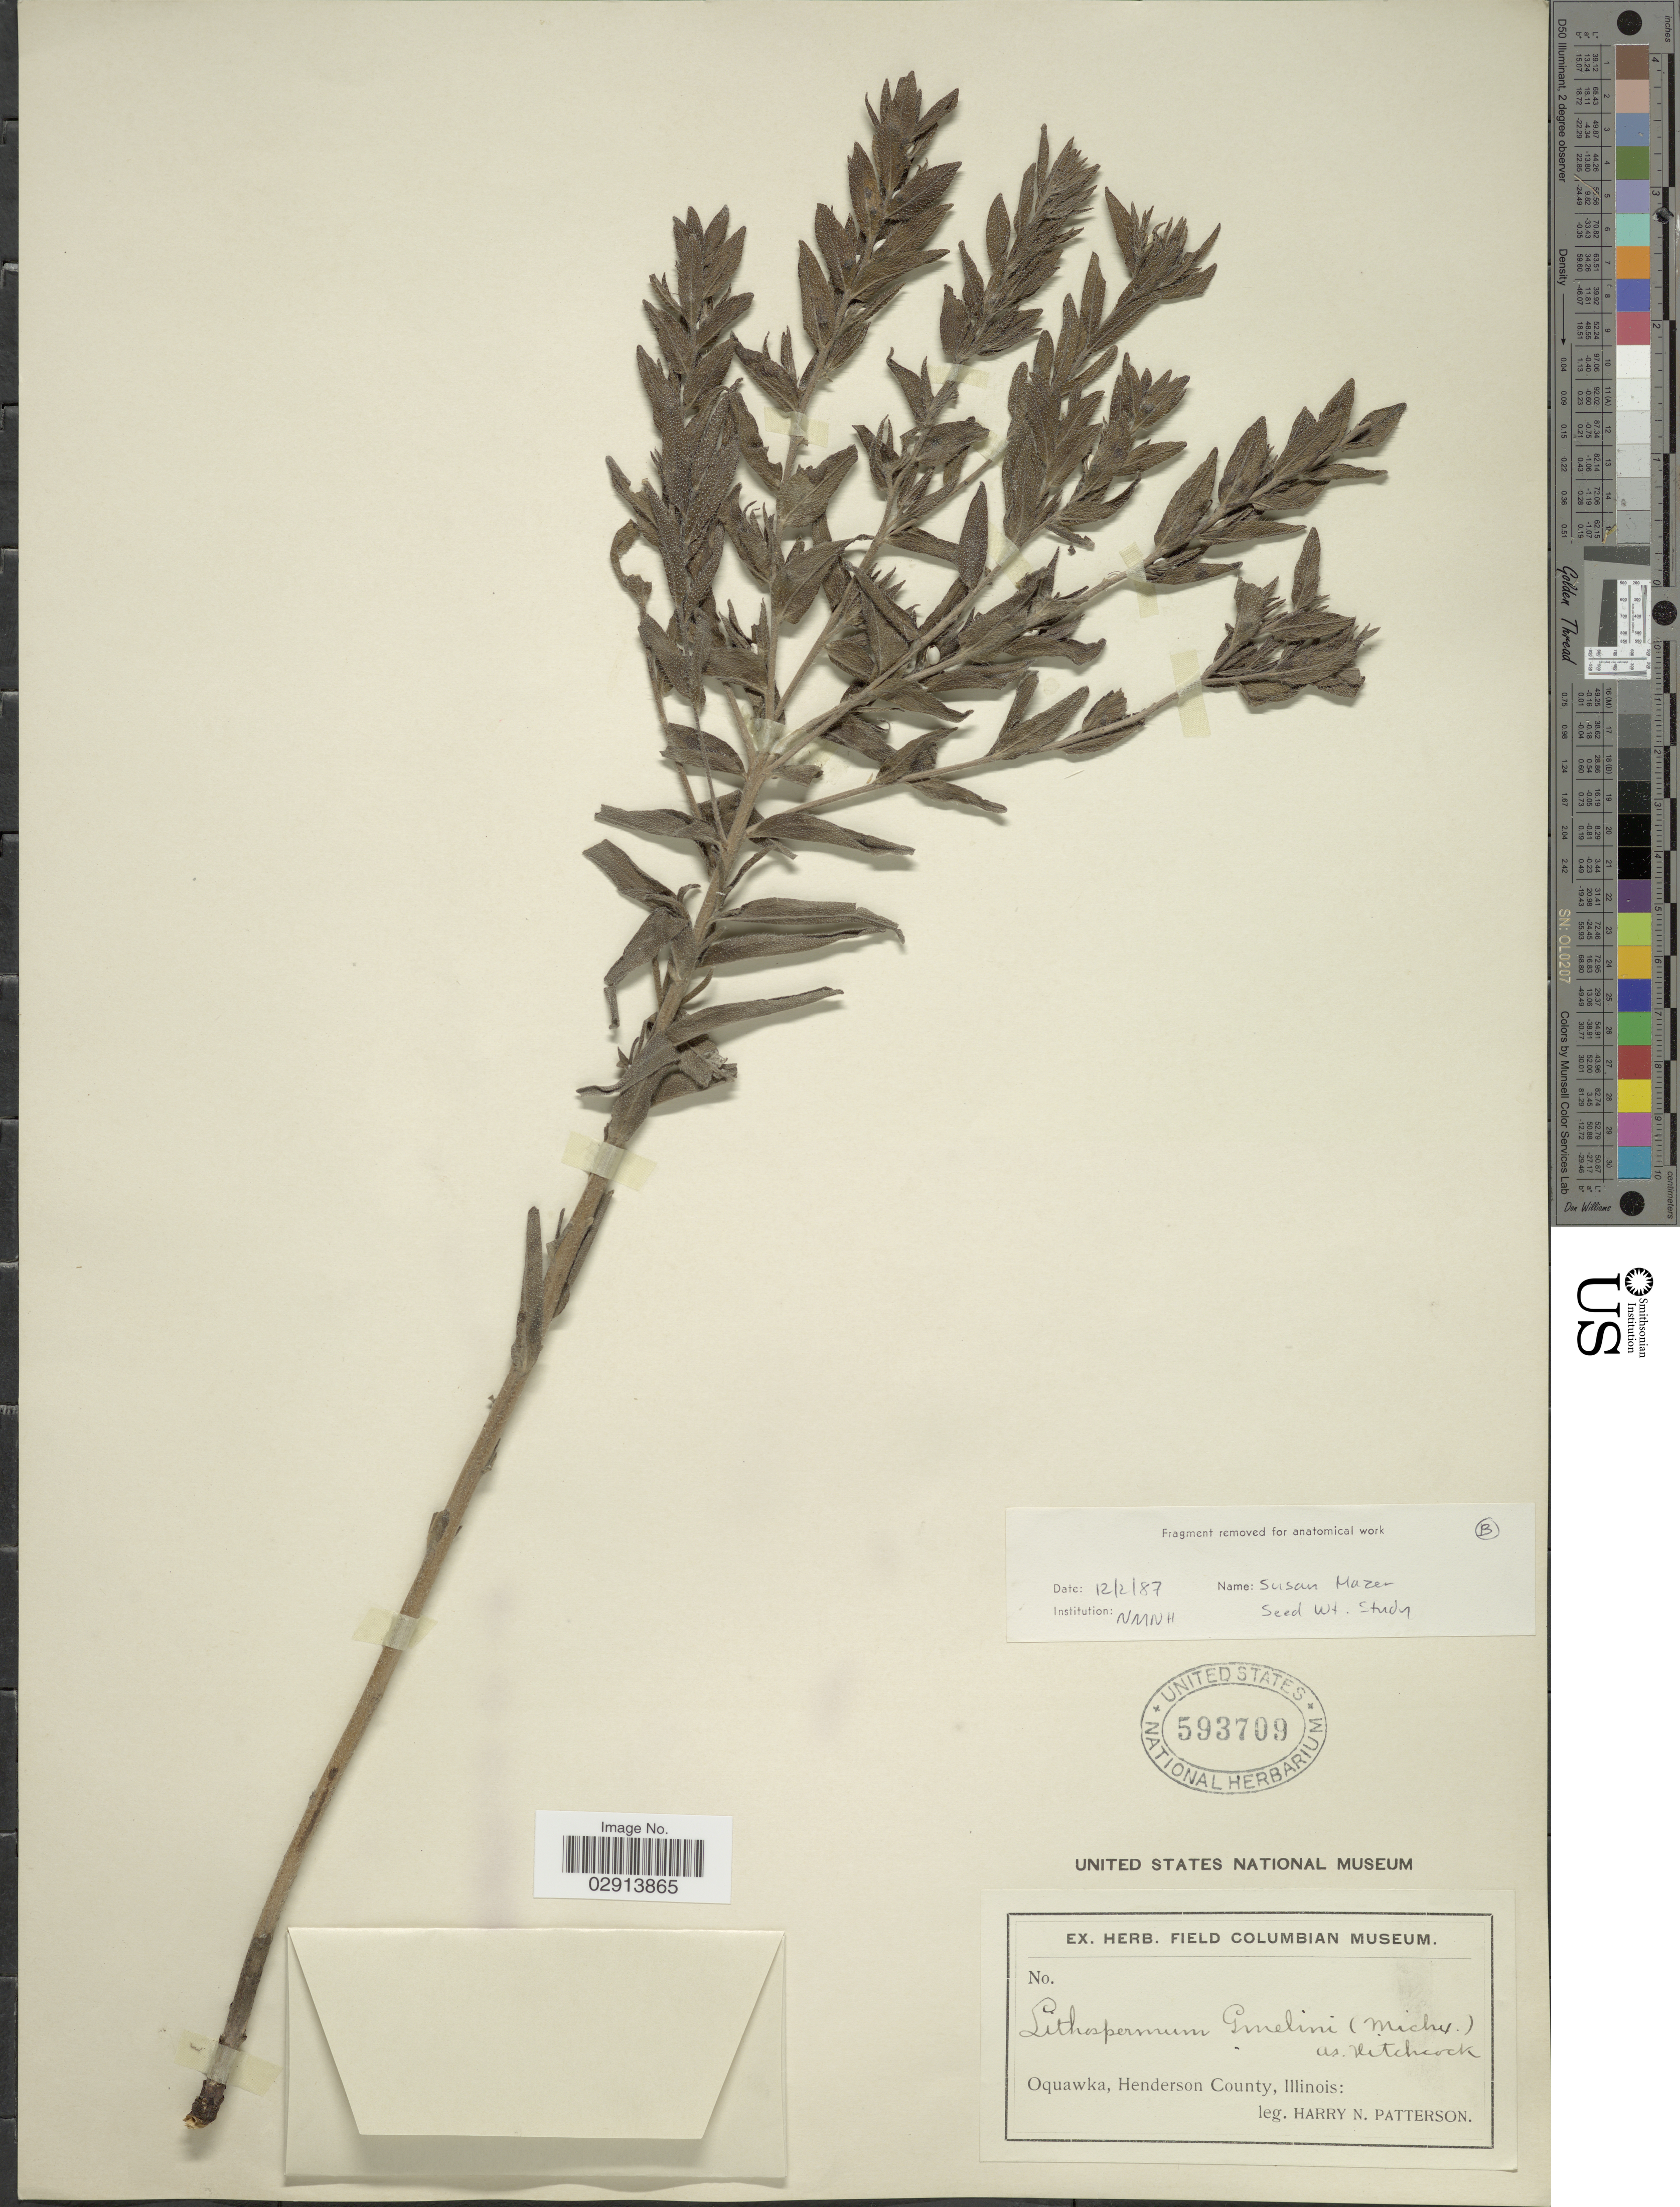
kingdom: Plantae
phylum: Tracheophyta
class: Magnoliopsida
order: Boraginales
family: Boraginaceae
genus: Lithospermum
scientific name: Lithospermum caroliniense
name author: (J.F. Gmel.) MacMill.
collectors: H. N. Patterson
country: United States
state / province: Illinois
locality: Oquawka, Henderson County.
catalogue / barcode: US 593709